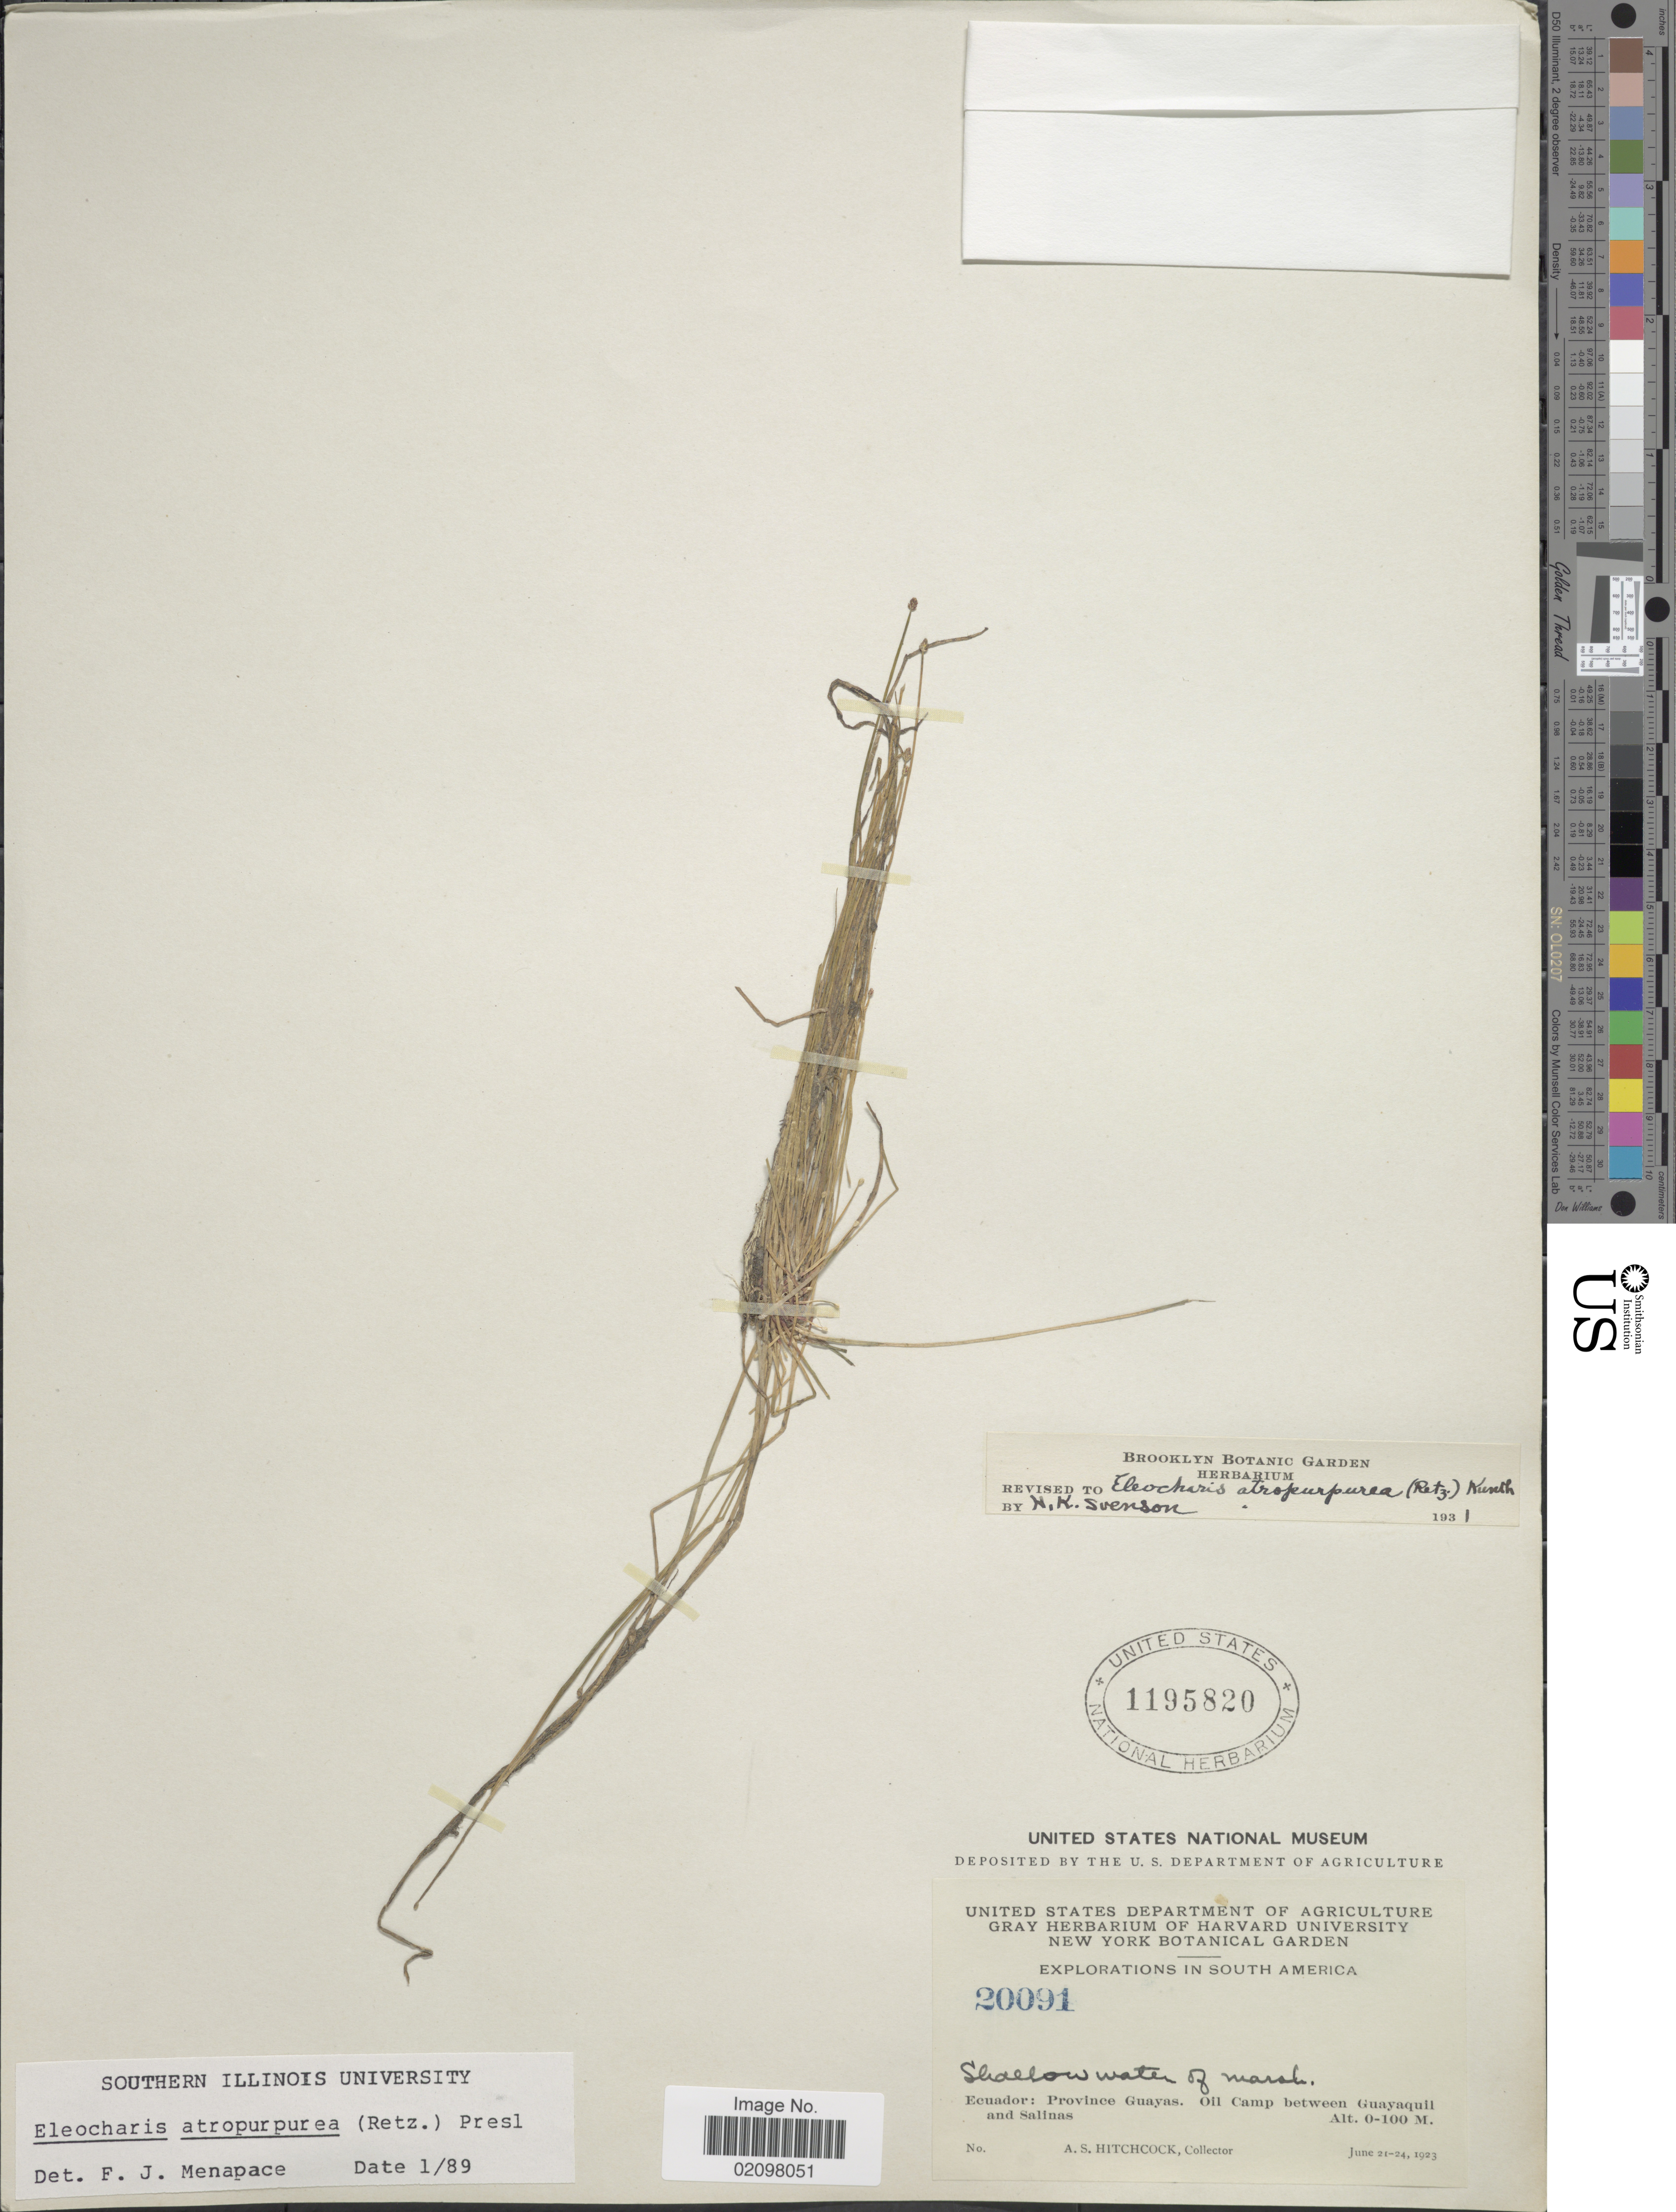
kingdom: Plantae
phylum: Tracheophyta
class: Liliopsida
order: Poales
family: Cyperaceae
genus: Eleocharis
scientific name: Eleocharis atropurpurea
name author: (Retz.) J. Presl & C. Presl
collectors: A. S. Hitchcock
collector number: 20091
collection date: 1923-06-21/1923-06-24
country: Ecuador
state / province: Guayas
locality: Shallow water of marsh, Oil Camp between Guayaquil and Salinas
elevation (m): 0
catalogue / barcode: US 1195820